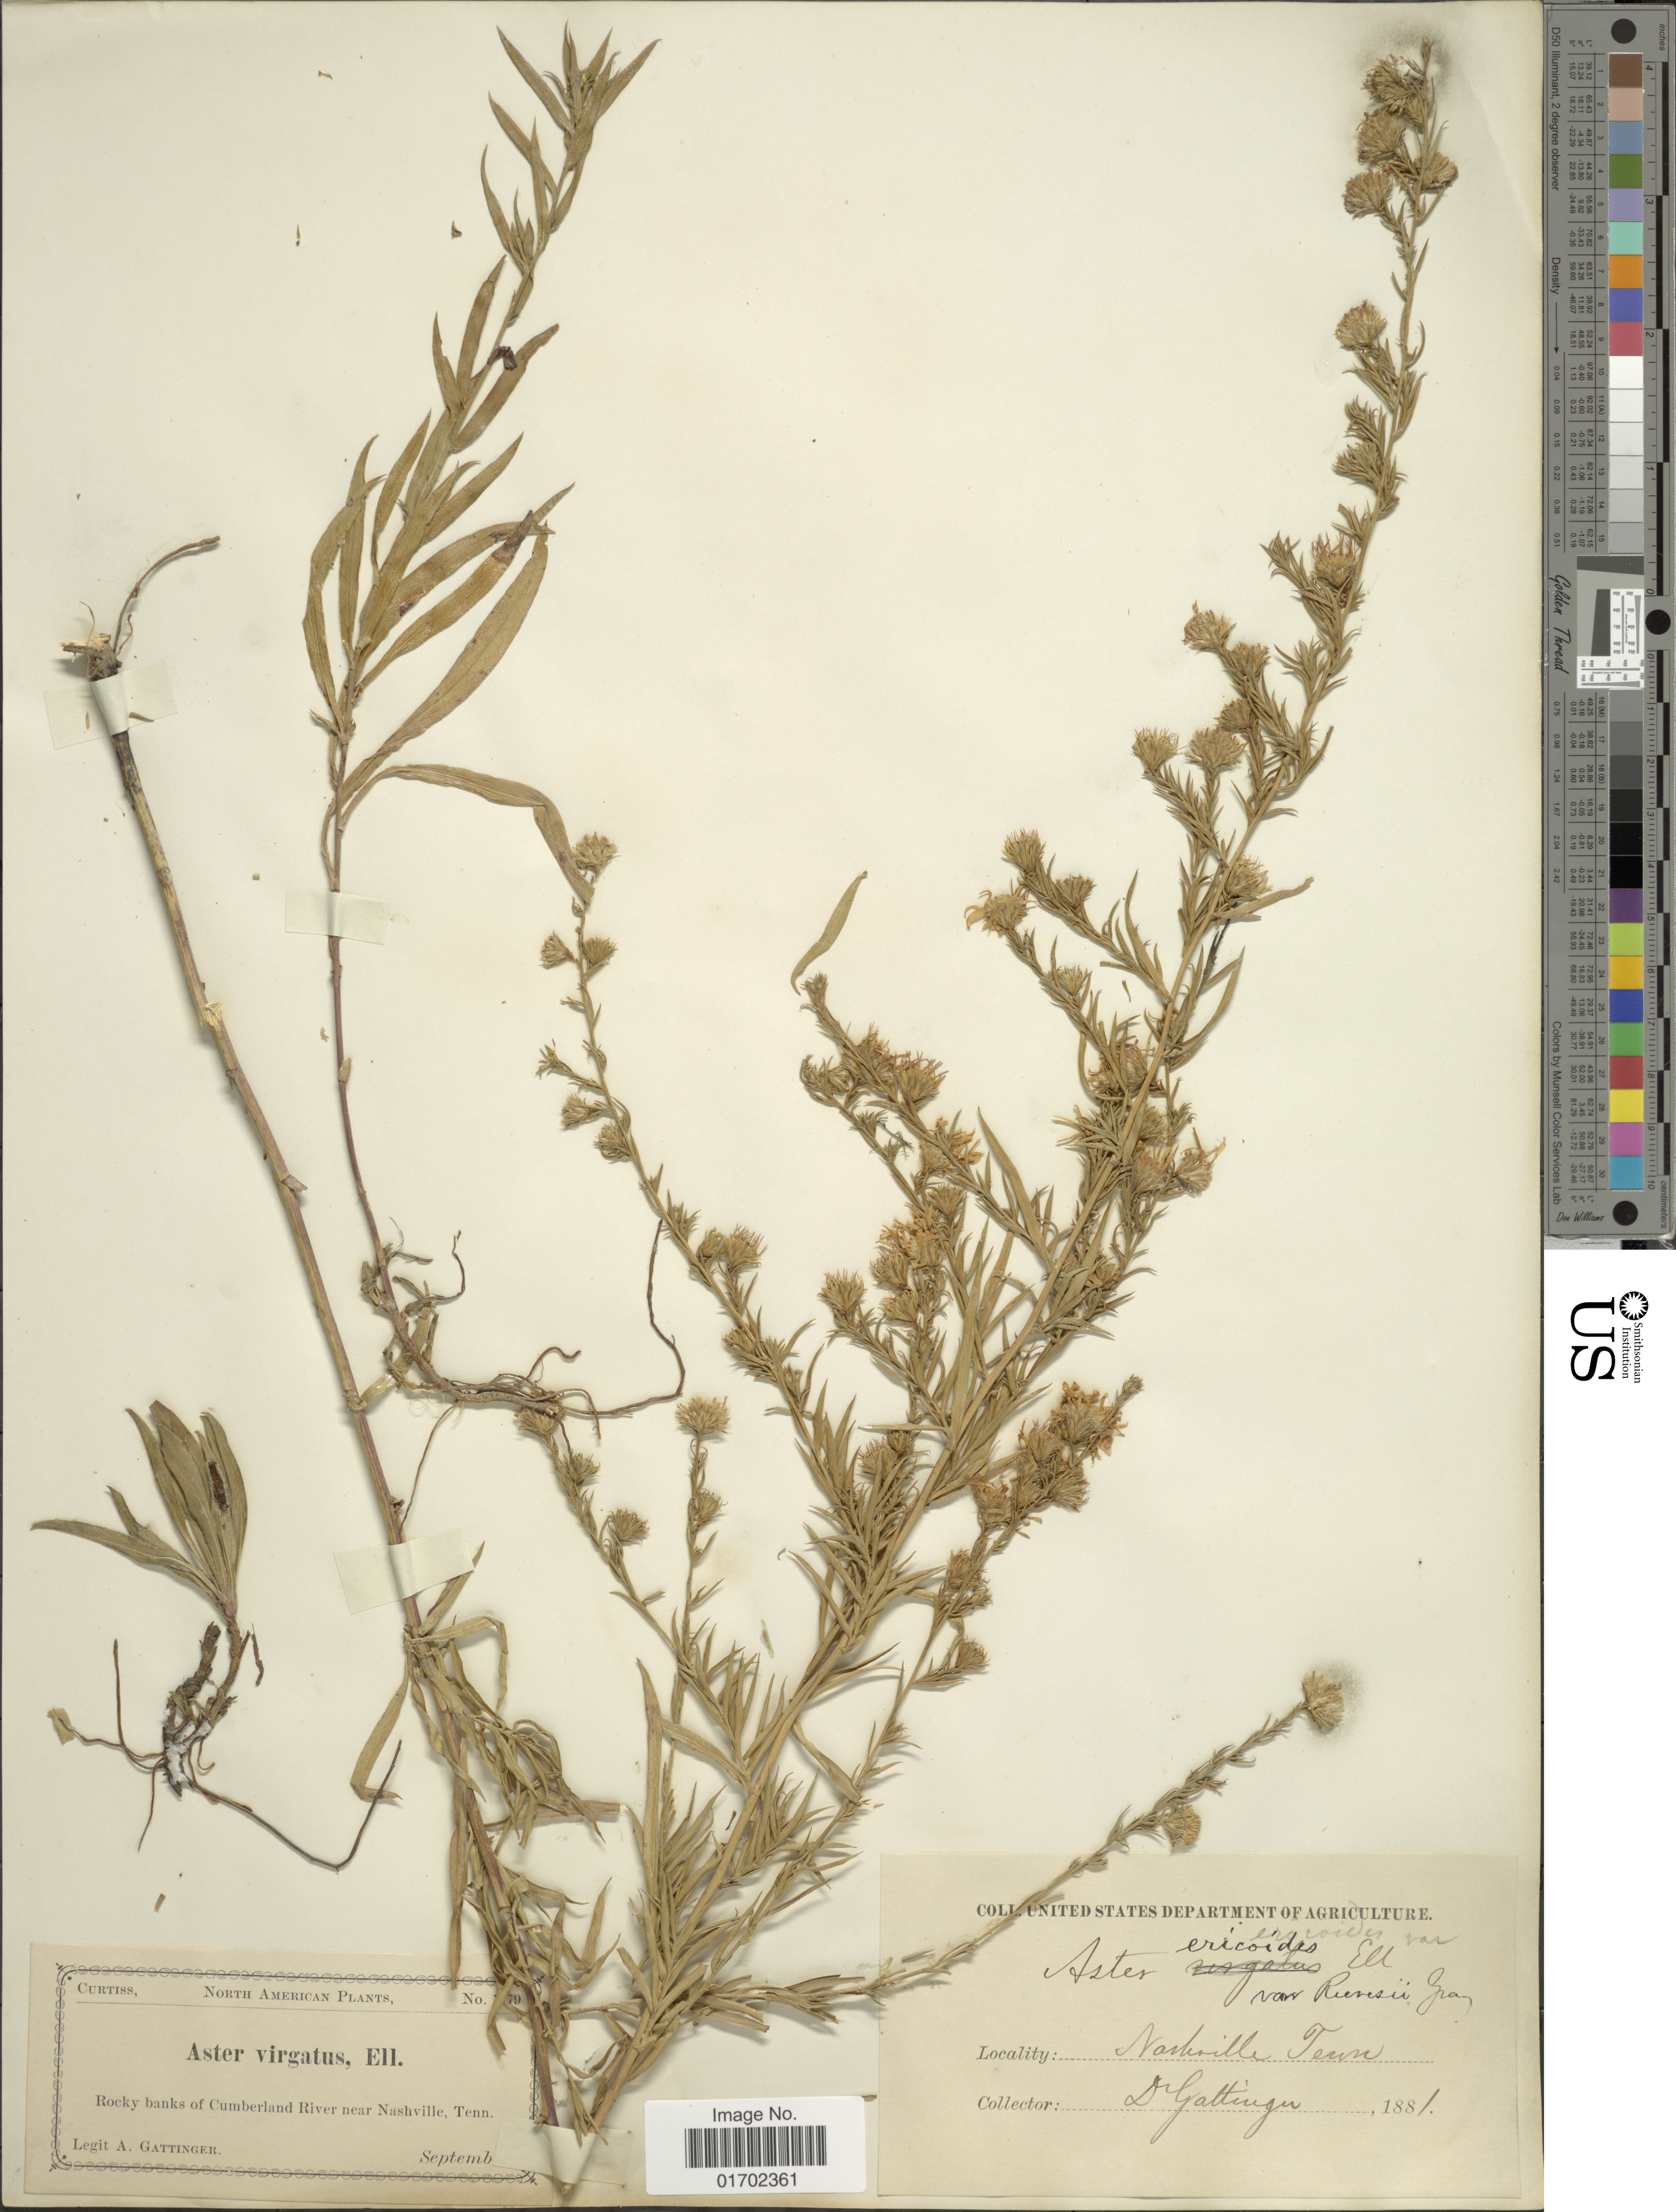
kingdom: Plantae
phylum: Tracheophyta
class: Magnoliopsida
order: Asterales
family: Asteraceae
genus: Symphyotrichum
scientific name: Symphyotrichum ericoides var. ericoides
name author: (L.) G.L. Nesom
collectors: A. Gattinger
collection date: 1881-09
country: United States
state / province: Tennessee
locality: North American. Rocky banks of Cumberland River near Nashville, Tenn.